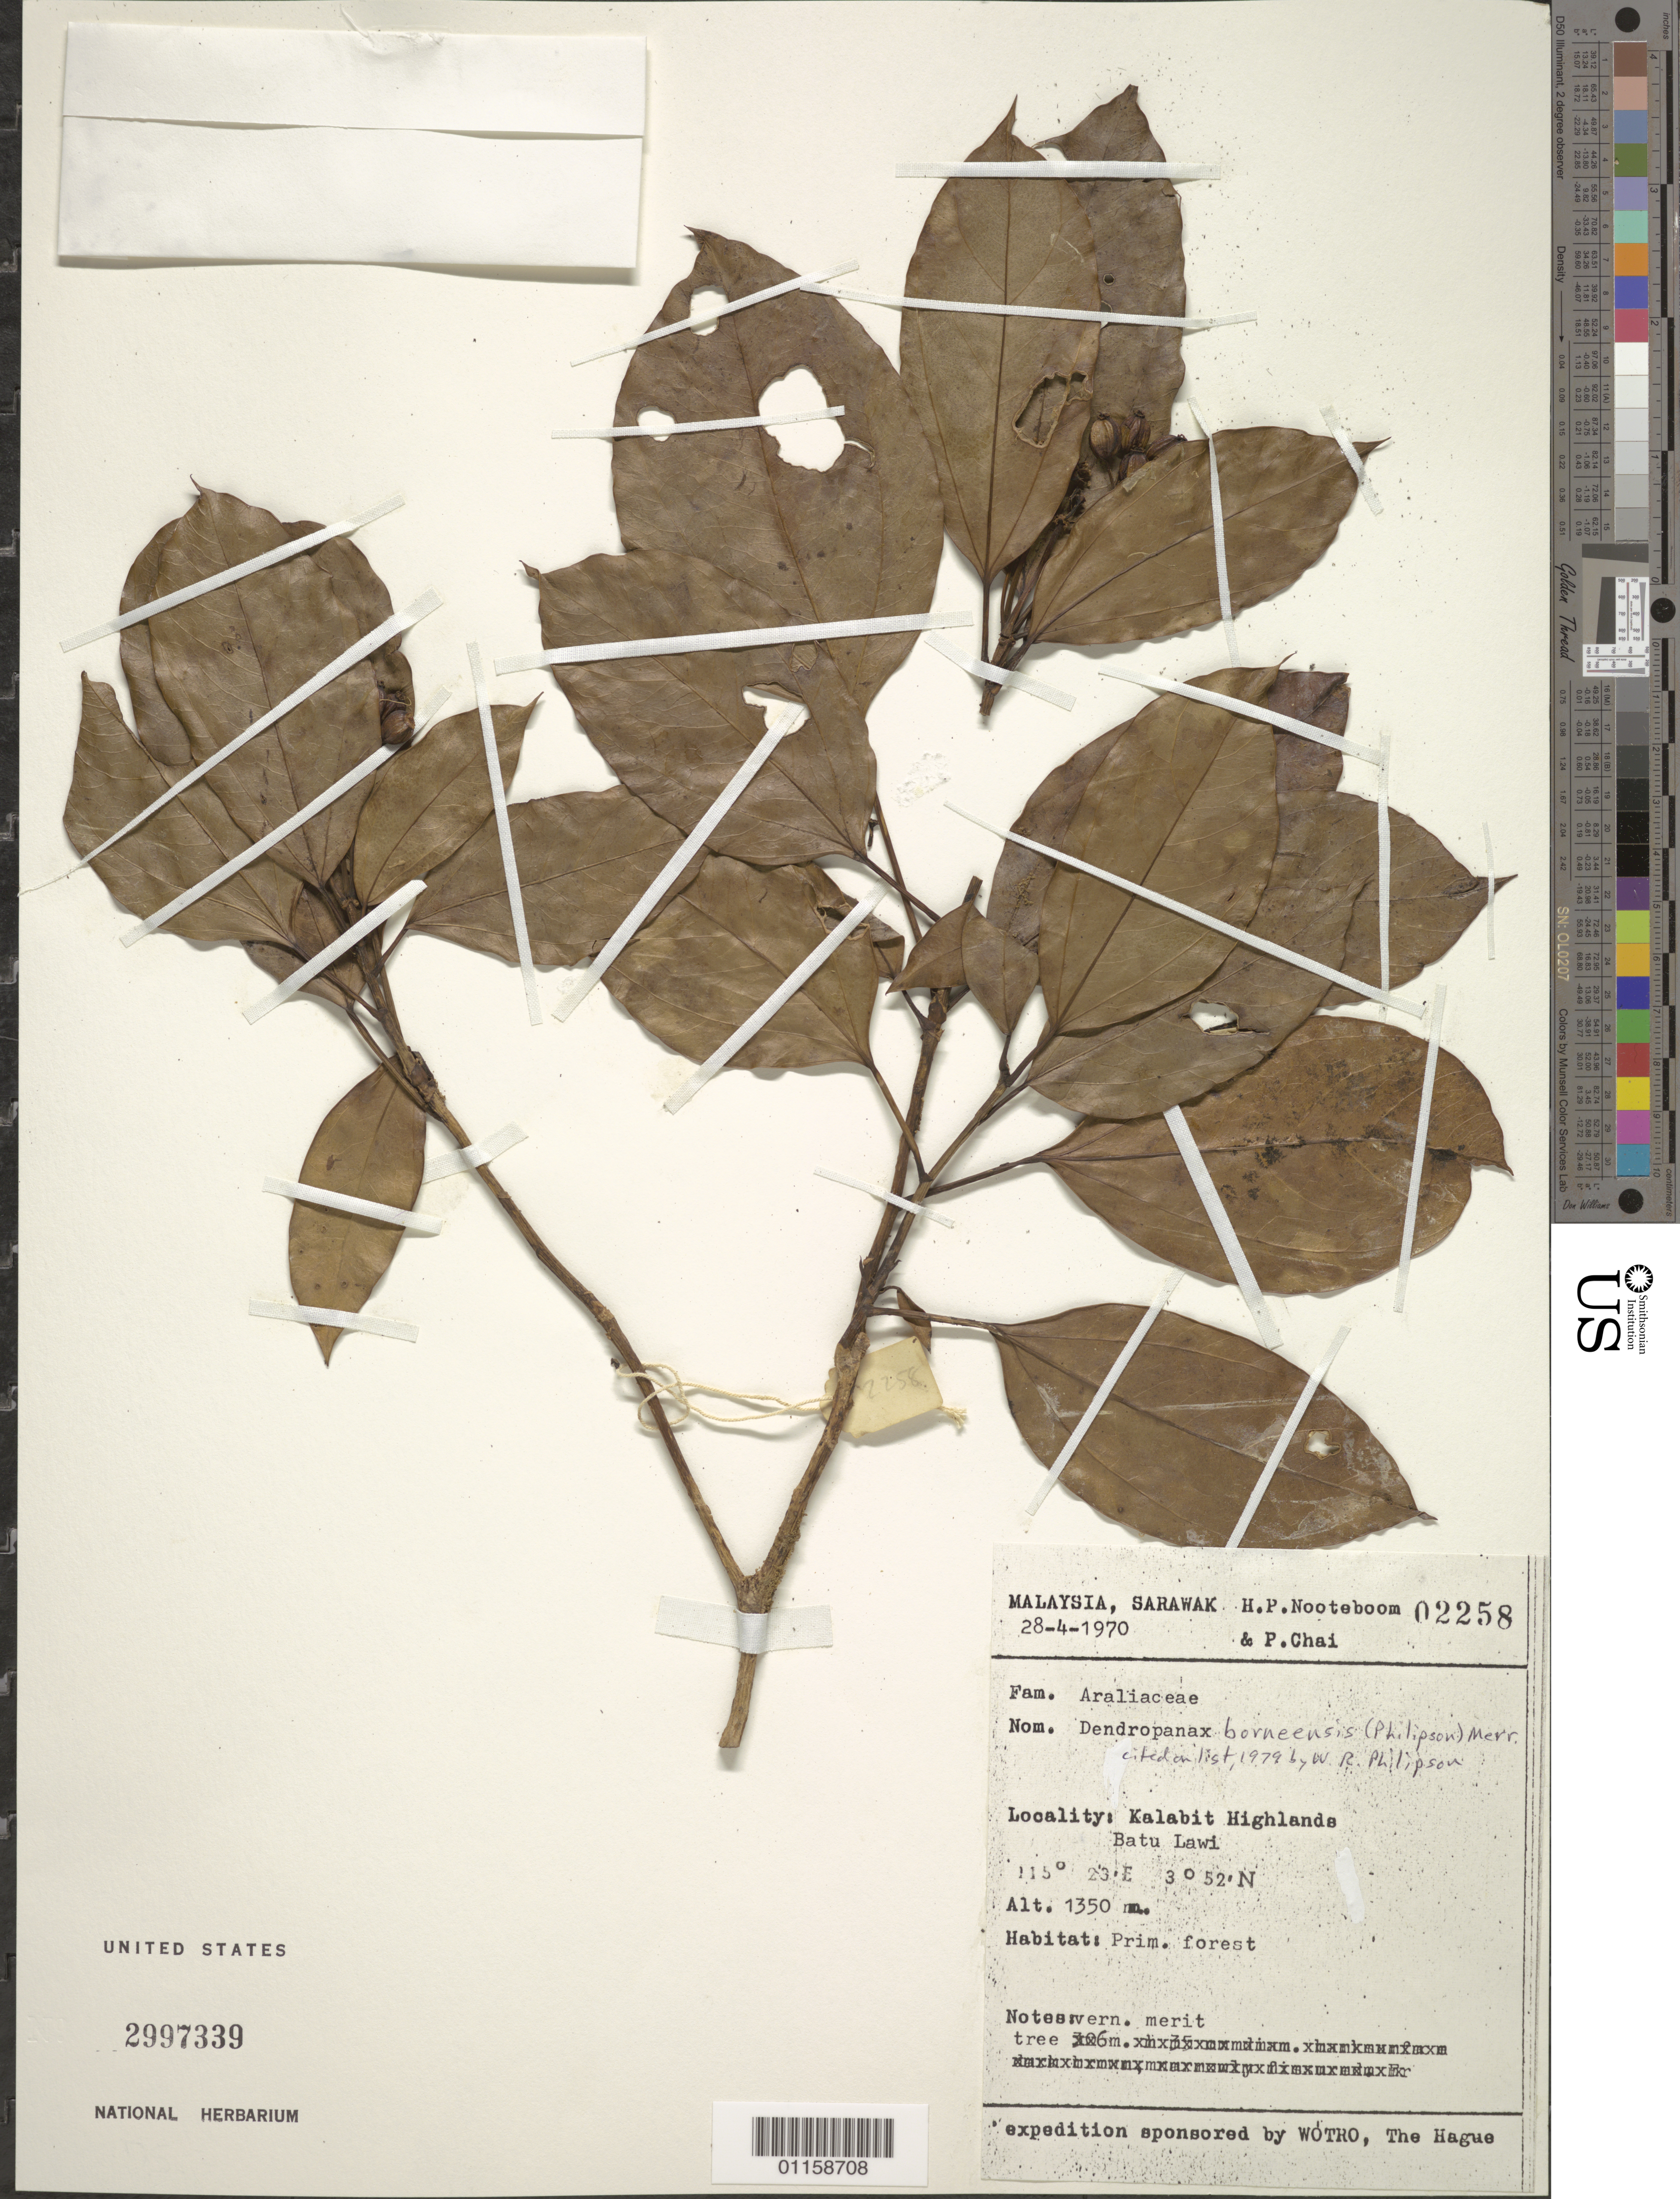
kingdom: Plantae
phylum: Tracheophyta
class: Magnoliopsida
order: Apiales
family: Araliaceae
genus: Dendropanax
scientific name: Dendropanax borneensis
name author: (Philipson) Merr.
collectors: H. P. Nooteboom & P. Chai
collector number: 02258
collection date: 1970-04-28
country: Malaysia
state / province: Sarawak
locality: Kalabit Highlands. Batu Lawi.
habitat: Primary forest.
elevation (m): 1350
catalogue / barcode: US 2997339